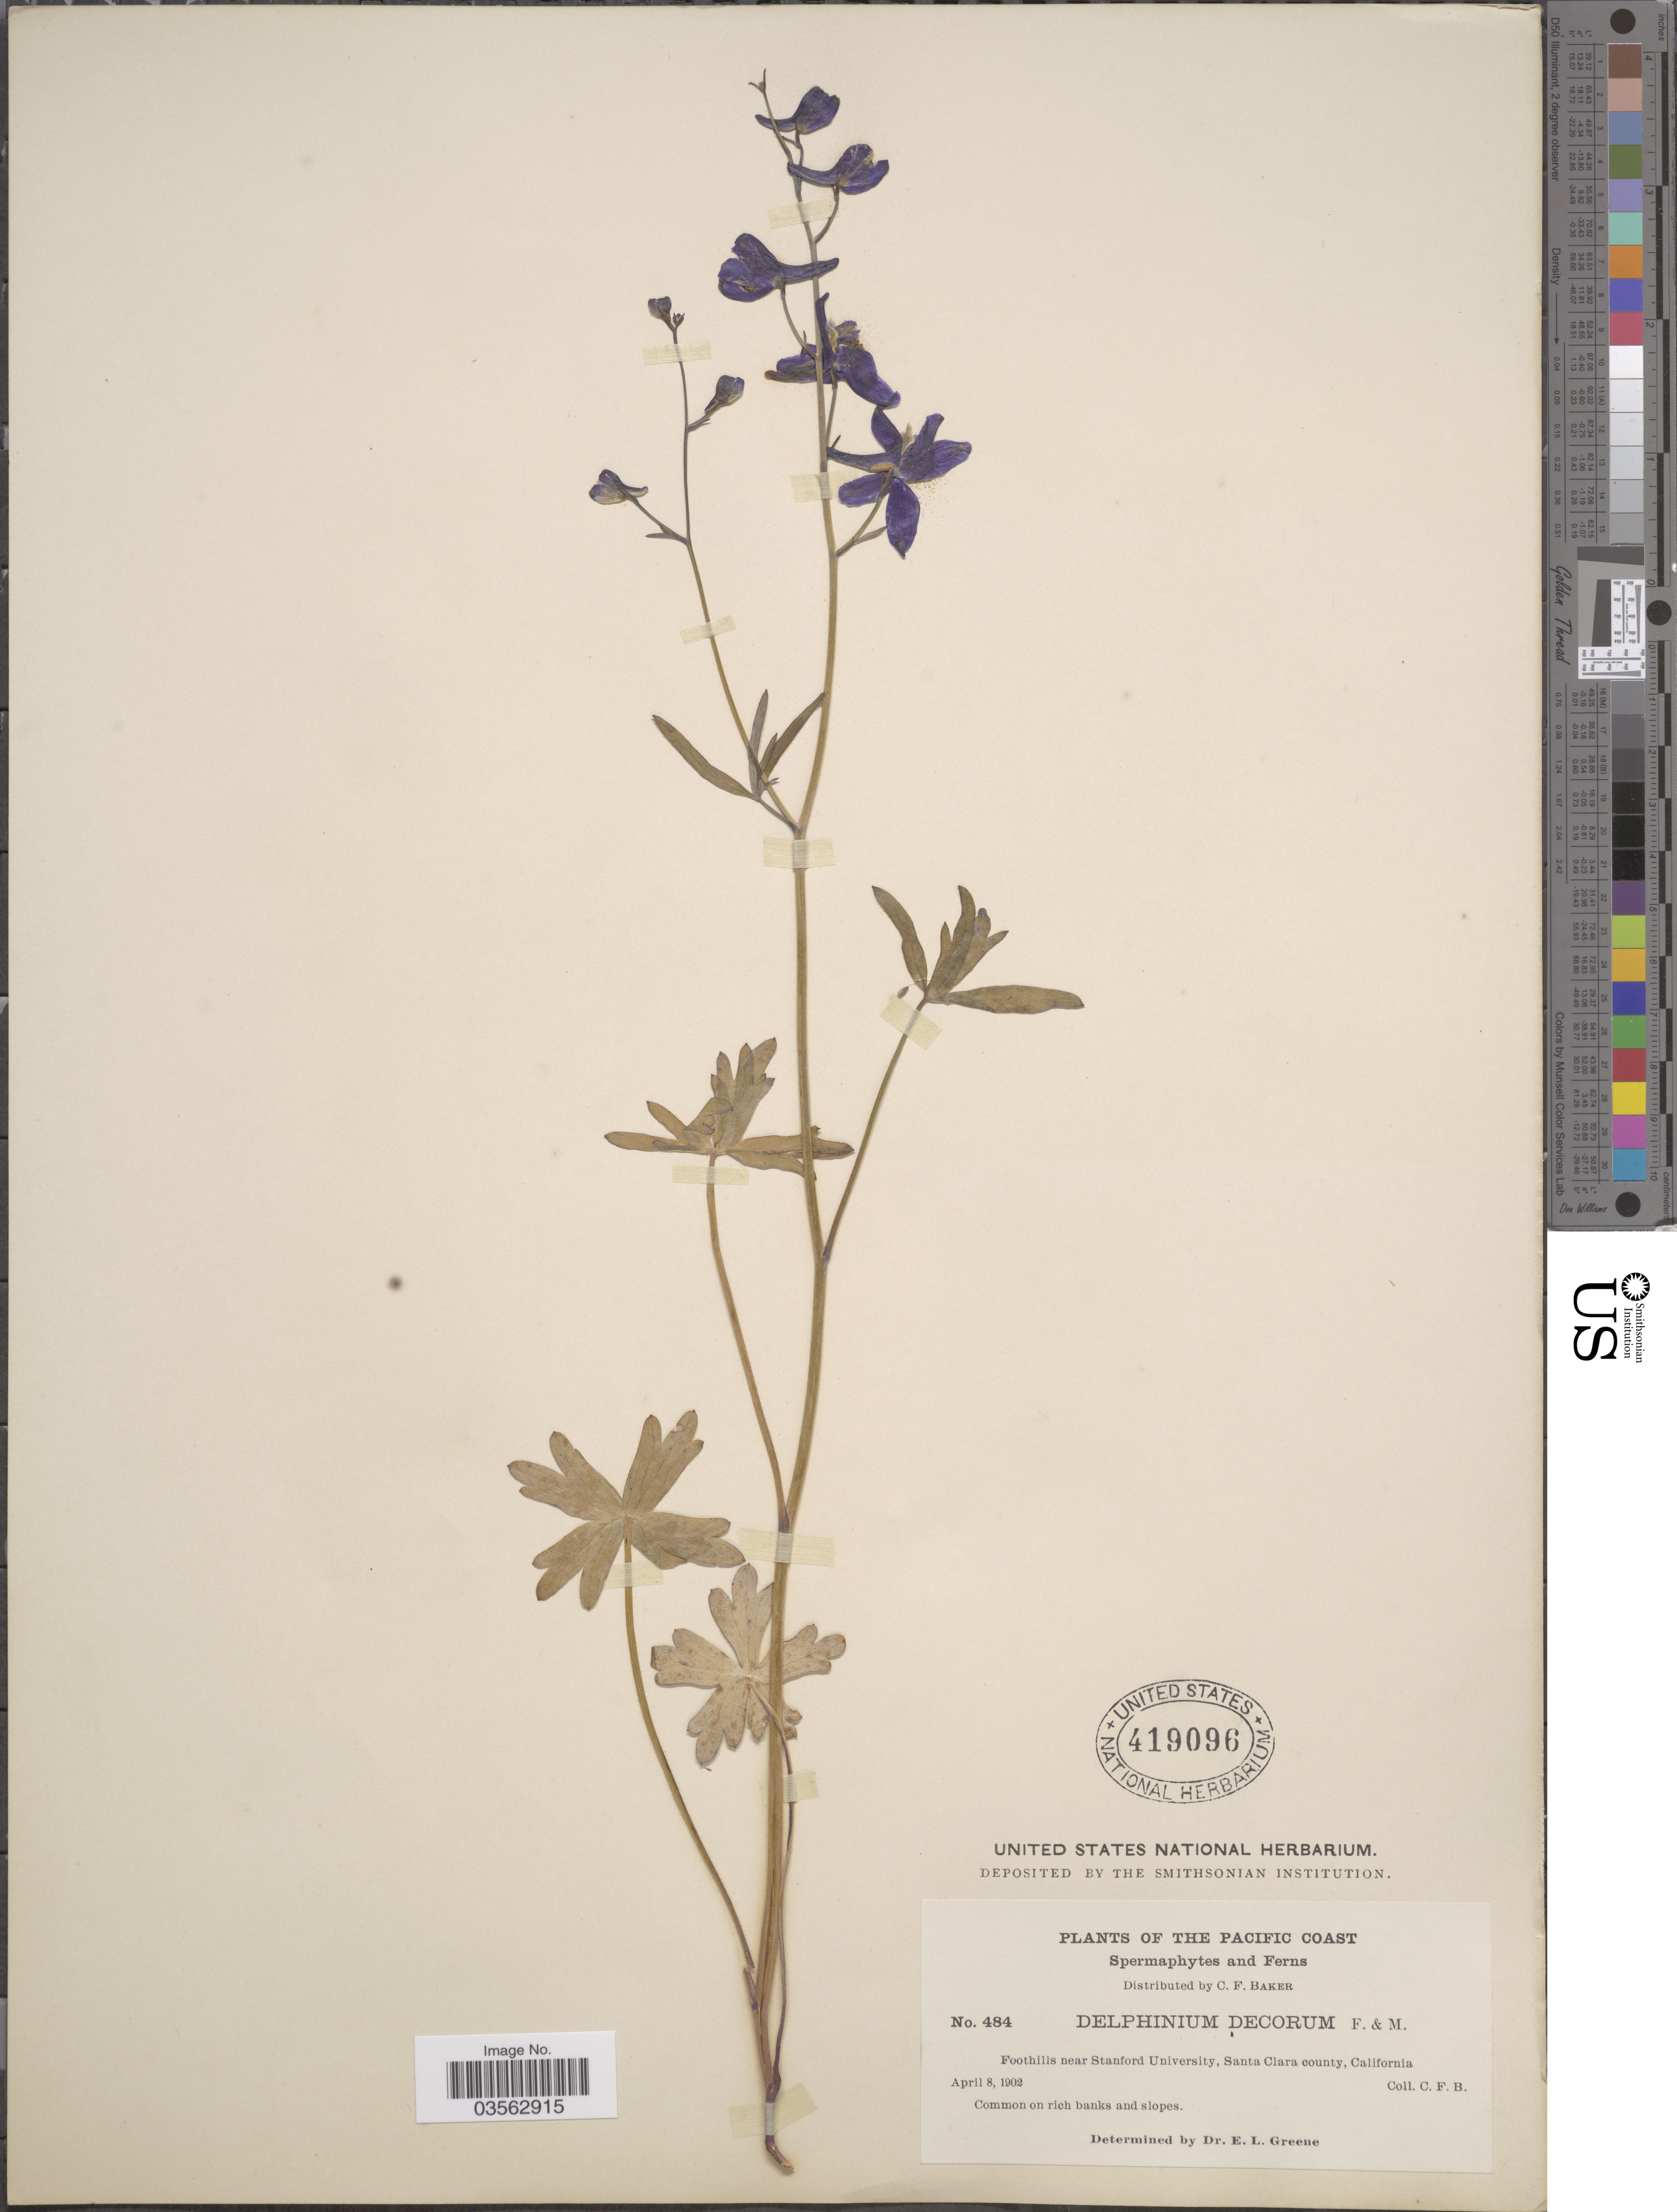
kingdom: Plantae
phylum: Tracheophyta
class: Magnoliopsida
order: Ranunculales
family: Ranunculaceae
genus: Delphinium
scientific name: Delphinium decorum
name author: Fisch. & C.A. Mey.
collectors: C. F. Baker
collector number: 484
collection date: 1902-04-08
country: United States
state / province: California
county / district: Santa Clara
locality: The Pacific Coast. Foothills near Stanford University, Santa Clara County.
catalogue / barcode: US 419096